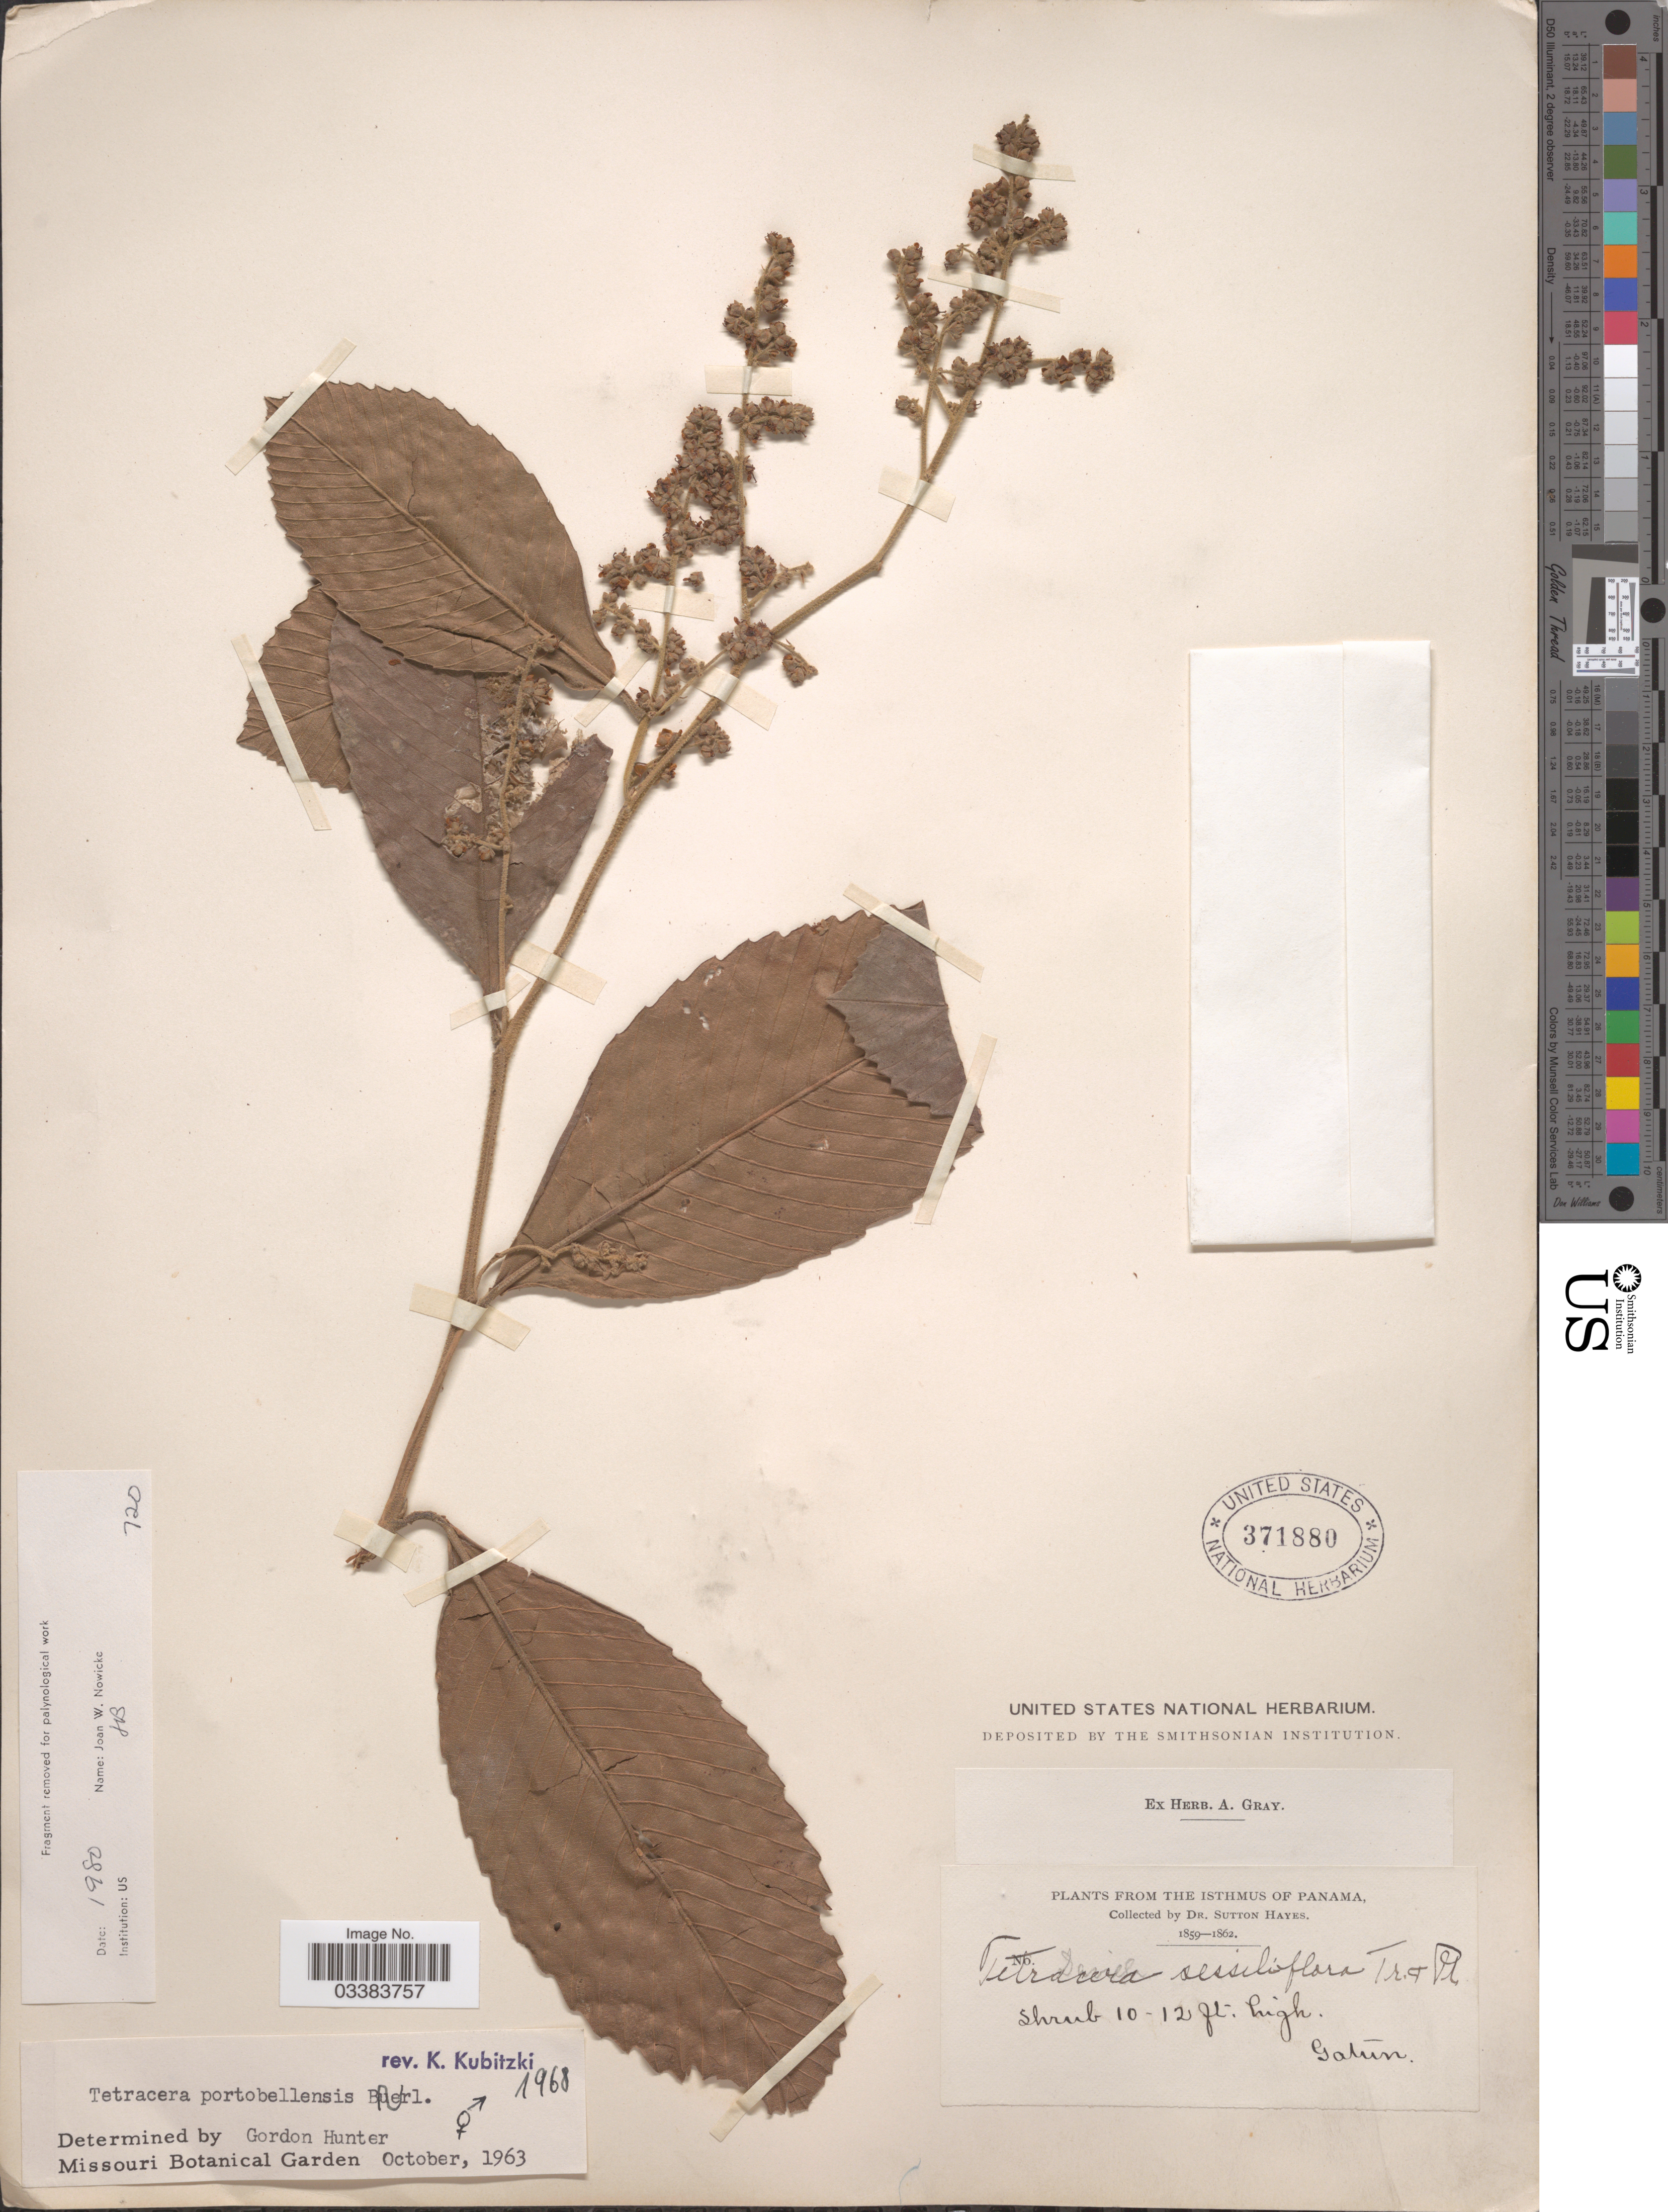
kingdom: Plantae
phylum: Tracheophyta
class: Magnoliopsida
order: Dilleniales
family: Dilleniaceae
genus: Tetracera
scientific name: Tetracera portobellensis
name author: Beurl.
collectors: S. Hayes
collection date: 1859/1862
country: Costa Rica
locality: The isthmus of Panama. Gatun.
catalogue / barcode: US 371880